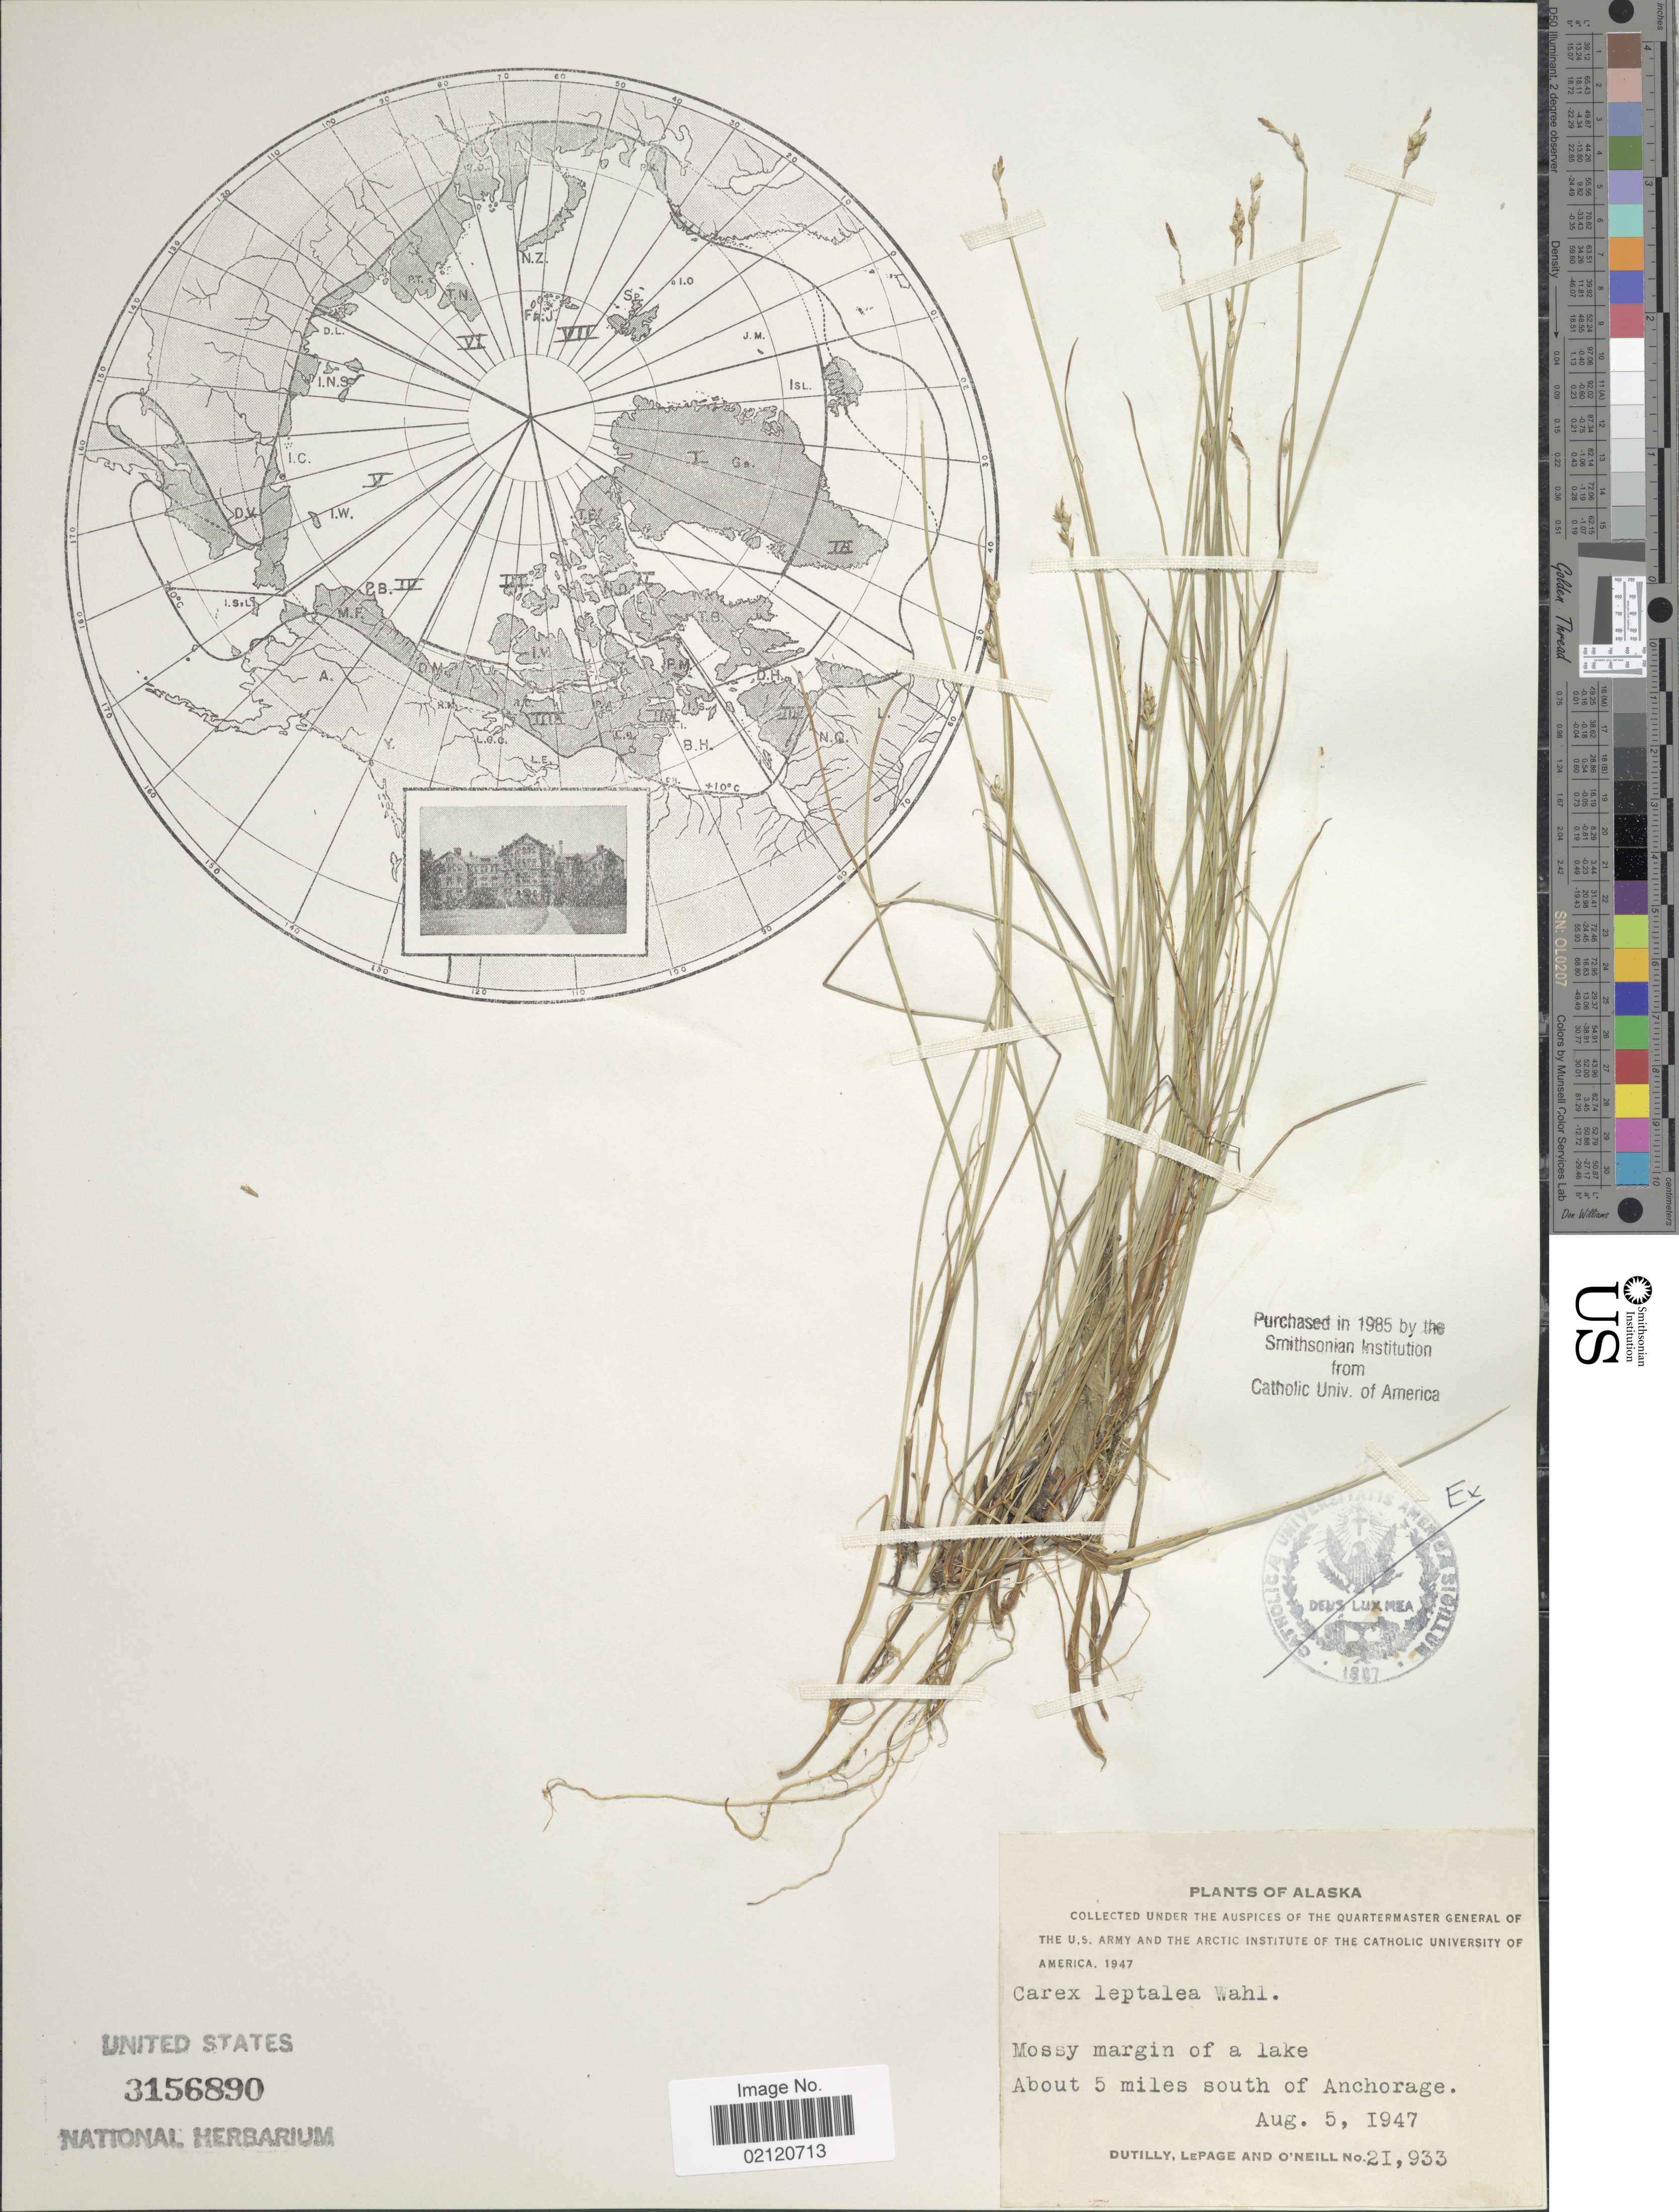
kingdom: Plantae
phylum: Tracheophyta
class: Liliopsida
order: Poales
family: Cyperaceae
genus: Carex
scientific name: Carex leptalea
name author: Wahlenb.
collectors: -. Dutilly, -. LePage & -. O'Neill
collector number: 21933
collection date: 1947-08-05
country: United States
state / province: Alaska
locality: About 5 miles south of Anchorage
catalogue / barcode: US 3156890